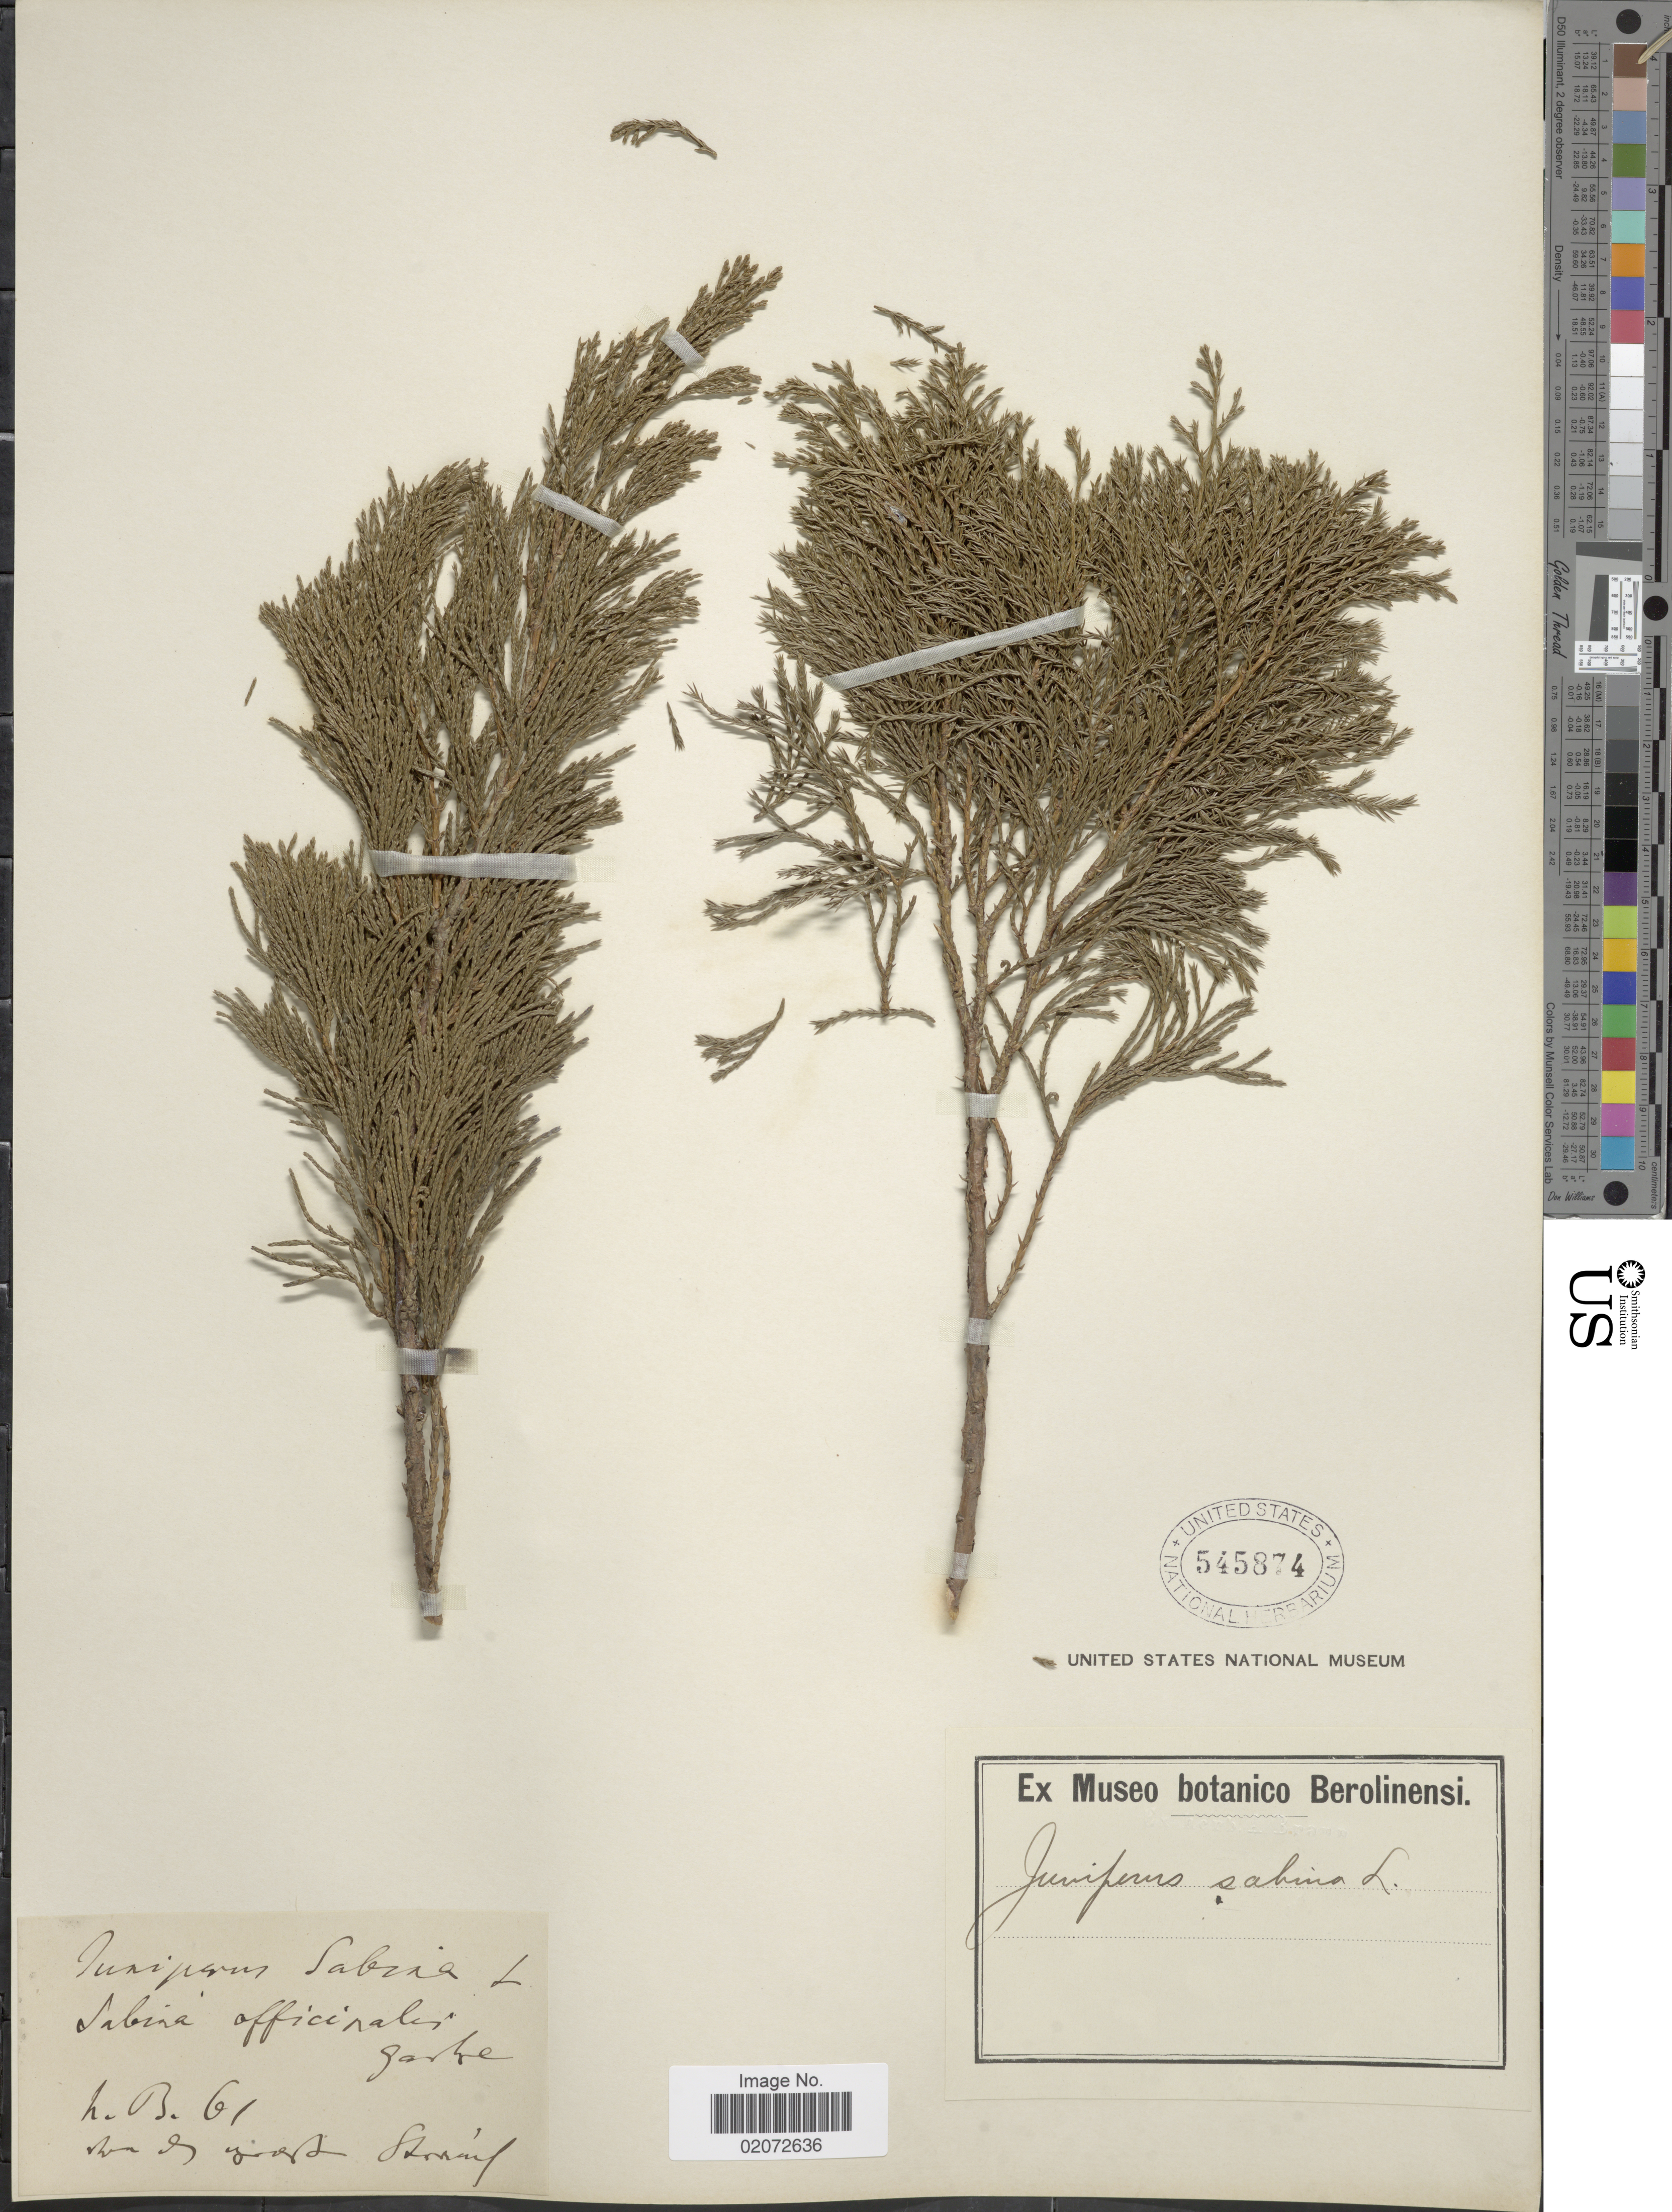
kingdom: Plantae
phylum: Tracheophyta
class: Pinopsida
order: Pinales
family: Cupressaceae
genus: Juniperus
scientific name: Juniperus sabina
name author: L.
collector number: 61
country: Germany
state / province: Bayern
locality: Störing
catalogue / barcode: US 545874